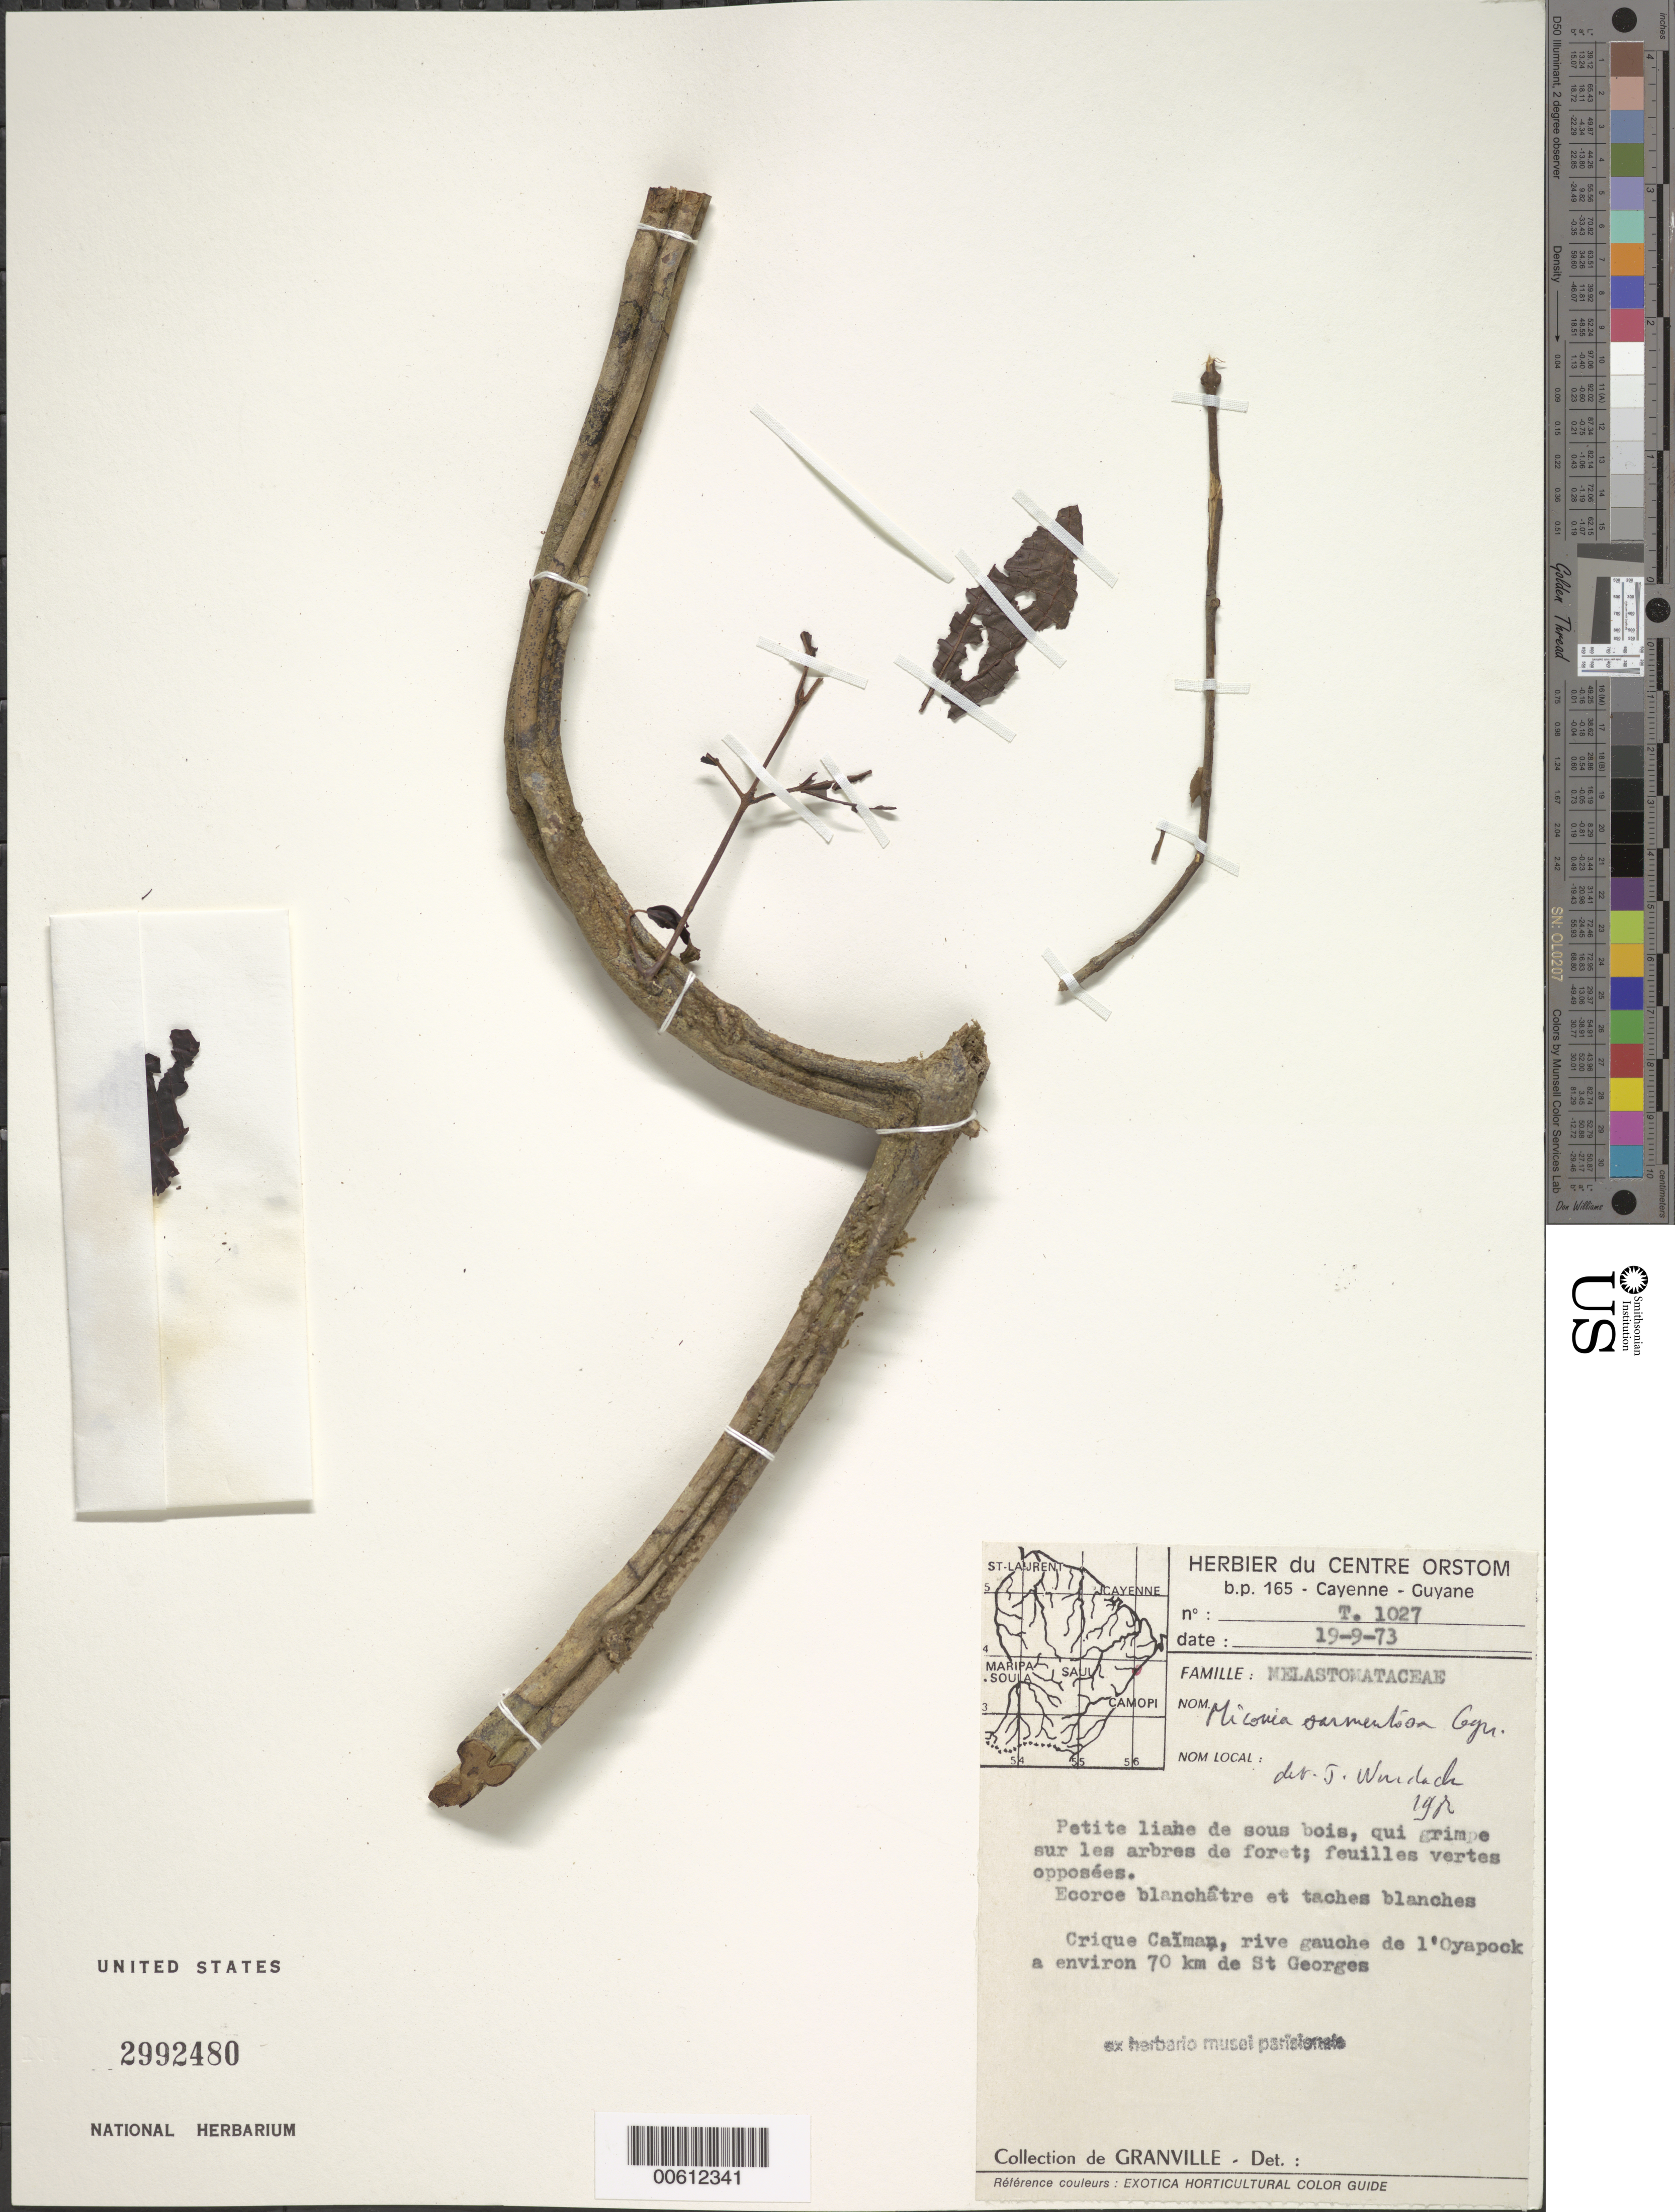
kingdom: Plantae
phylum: Tracheophyta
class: Magnoliopsida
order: Myrtales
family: Melastomataceae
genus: Miconia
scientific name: Miconia sarmentosa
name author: Cogn.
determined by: Wurdack, John J., (US), US (UNITED STATES)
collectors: J.-J. de Granville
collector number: T 1027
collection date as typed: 19-Sep-73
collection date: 1973-09-19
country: French Guiana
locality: Crique Caïman, rive gauche de l'Oyapock, 70 km de St. Georges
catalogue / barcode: US 2992480